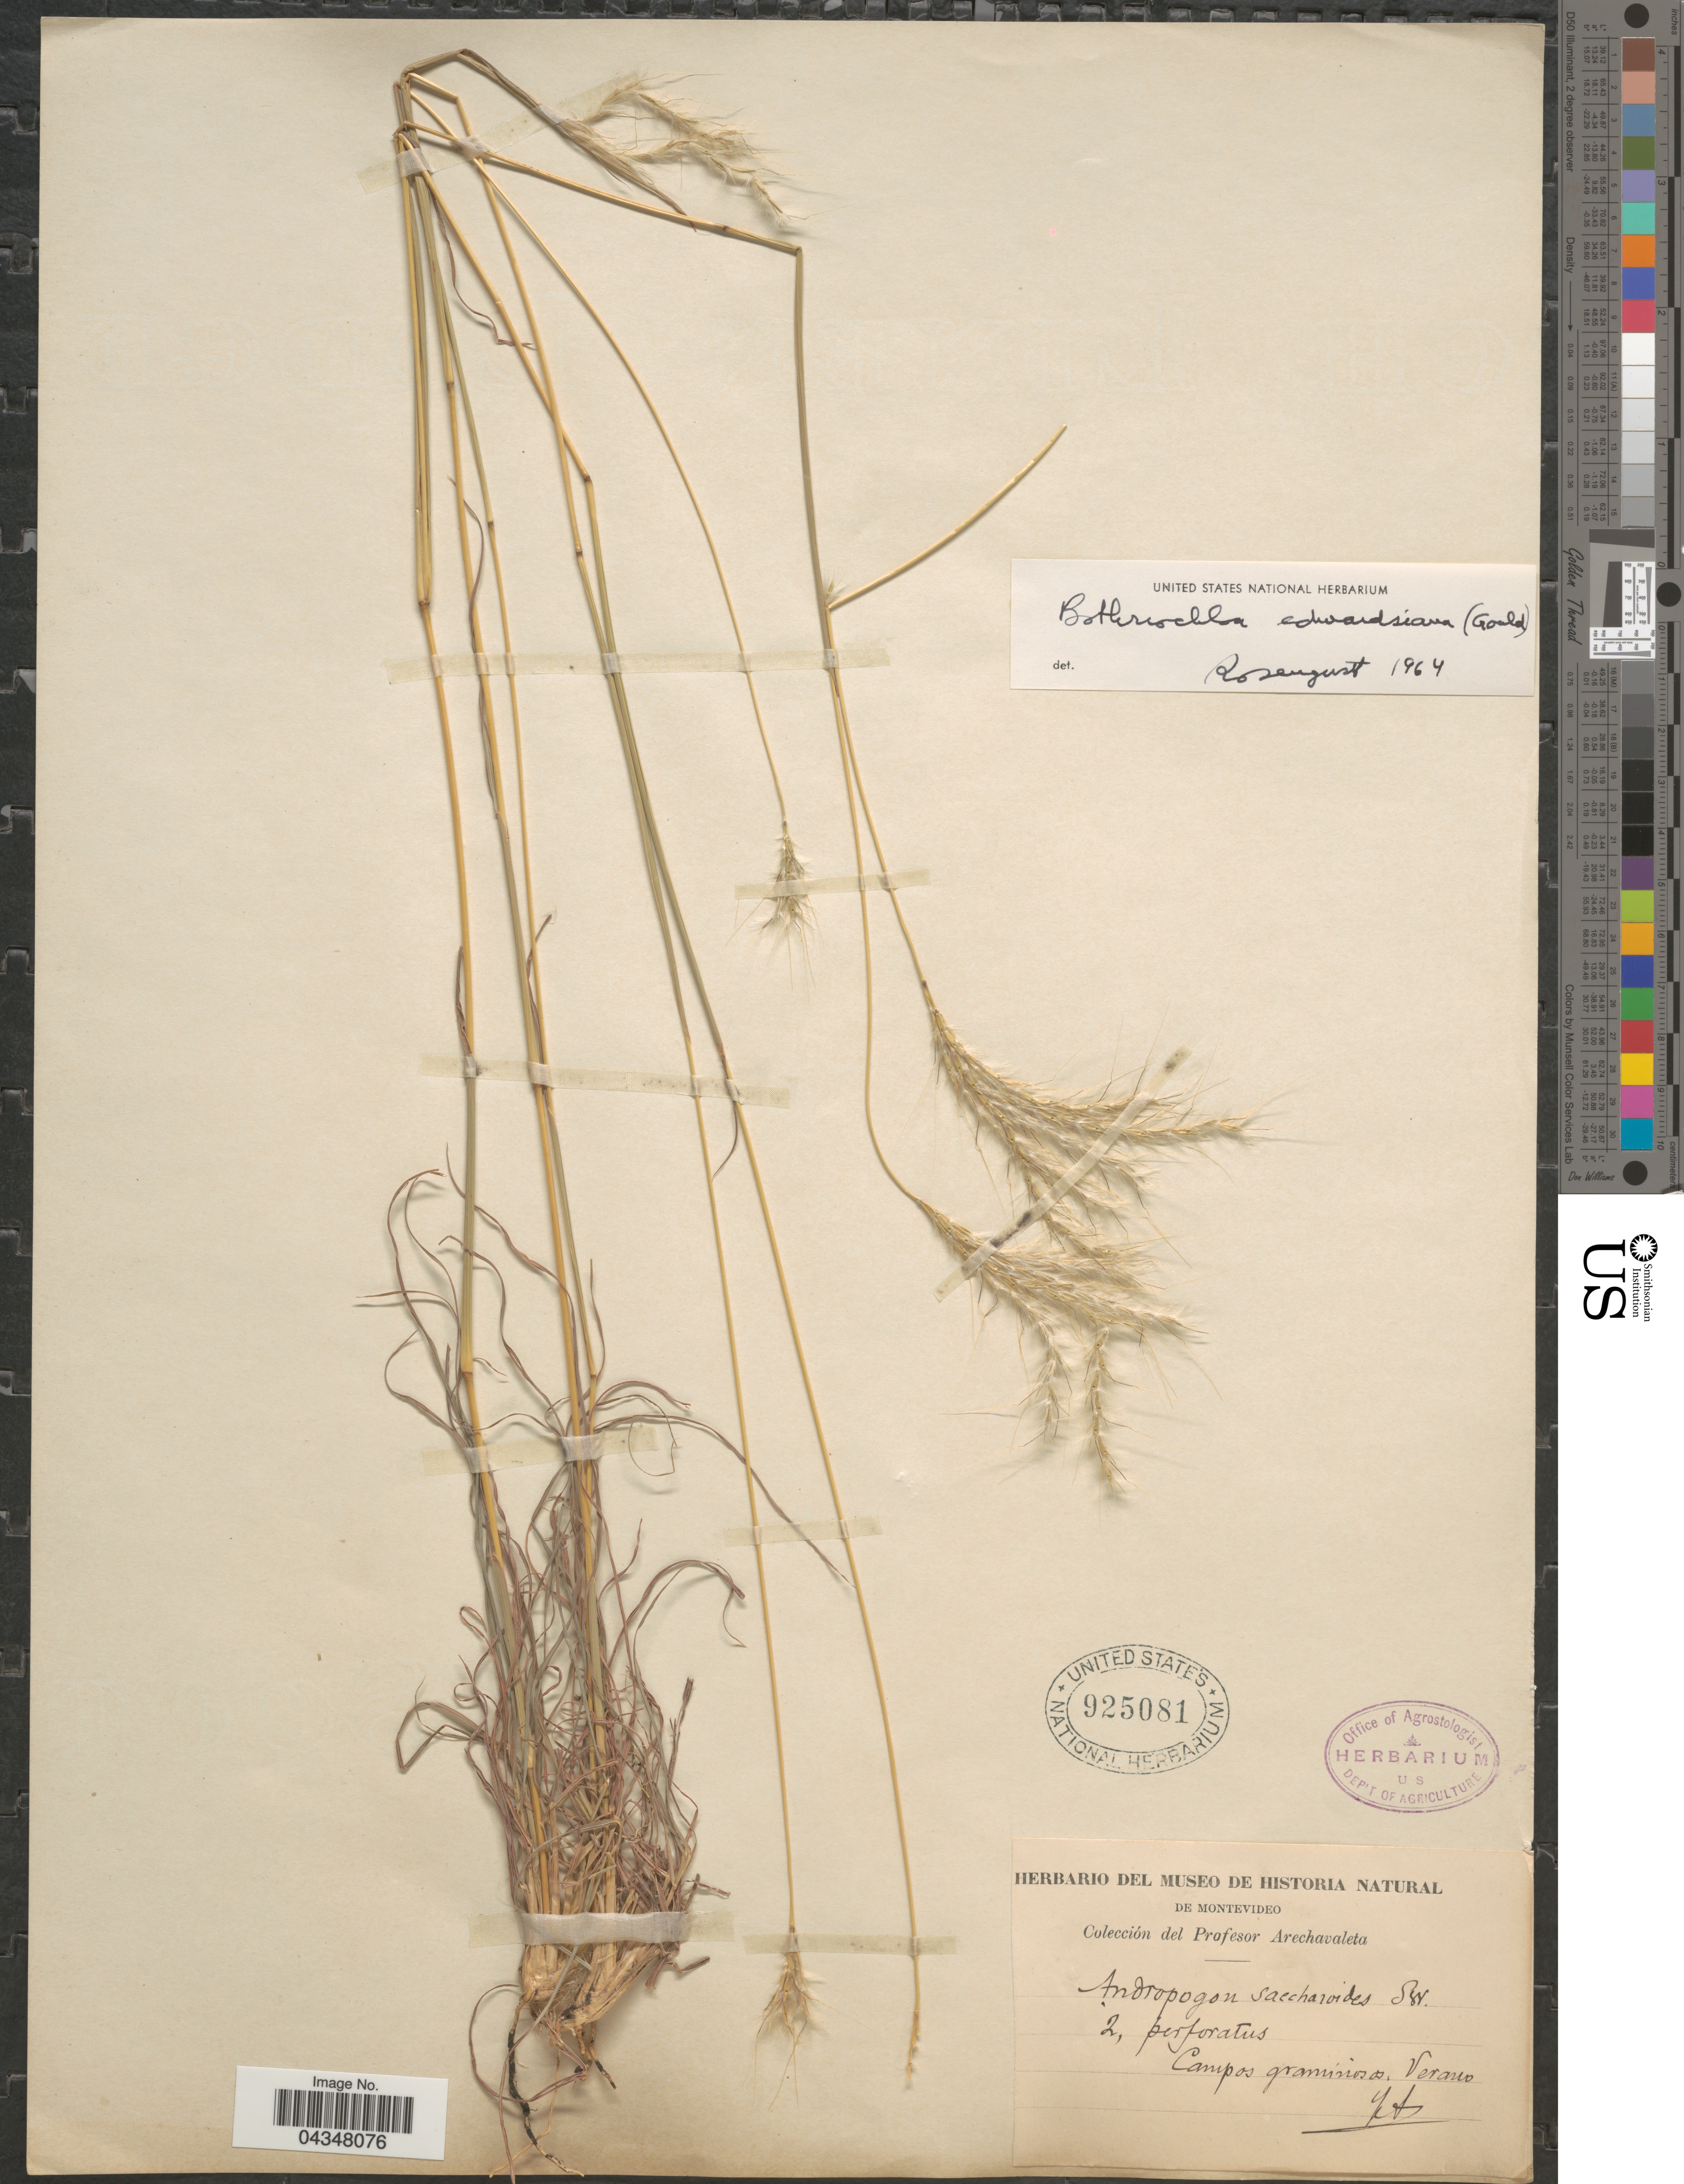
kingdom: Plantae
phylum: Tracheophyta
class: Liliopsida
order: Poales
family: Poaceae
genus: Bothriochloa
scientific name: Bothriochloa edwardsiana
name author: (Gould) Parodi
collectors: J. Arechavaleta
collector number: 2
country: Uruguay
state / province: Montevideo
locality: Campos graminosos, Verano.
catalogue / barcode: US 925081